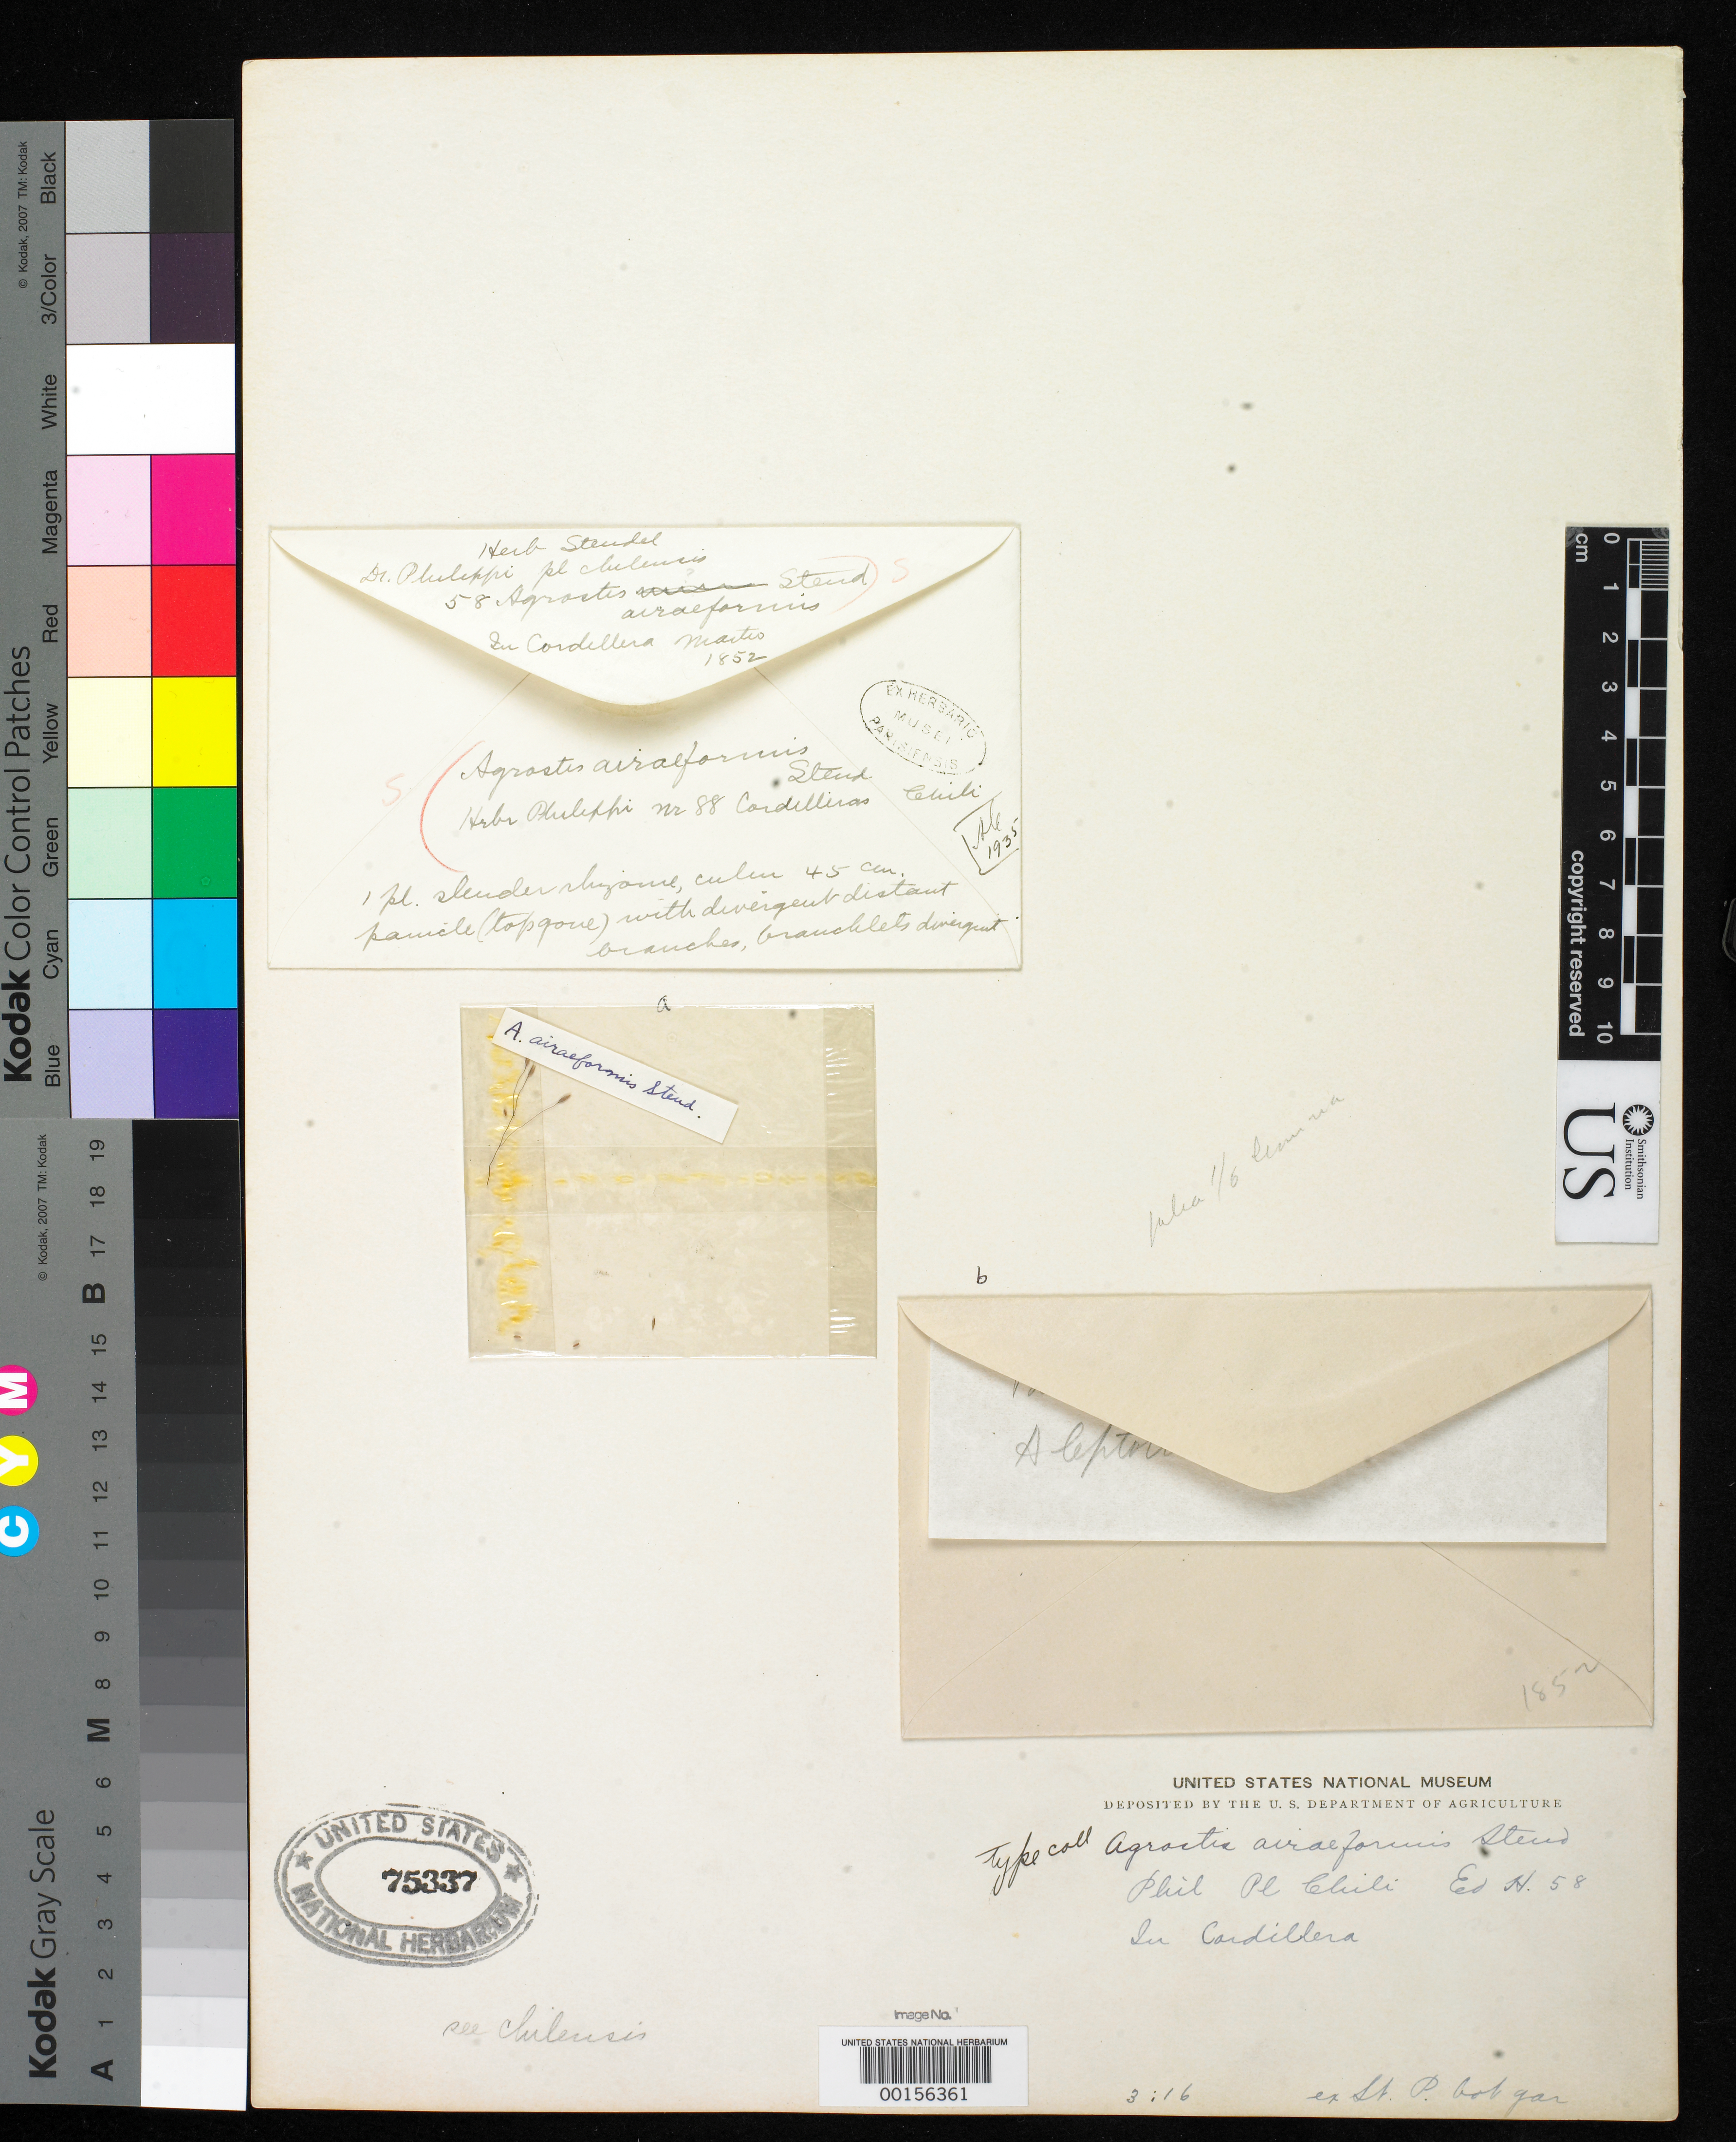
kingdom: Plantae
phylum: Tracheophyta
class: Liliopsida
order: Poales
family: Poaceae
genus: Agrostis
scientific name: Agrostis airaeformis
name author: Steud.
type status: Type Fragment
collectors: R. F. Hohenacker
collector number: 58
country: Chile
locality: In cordilleras.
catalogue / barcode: US 75337